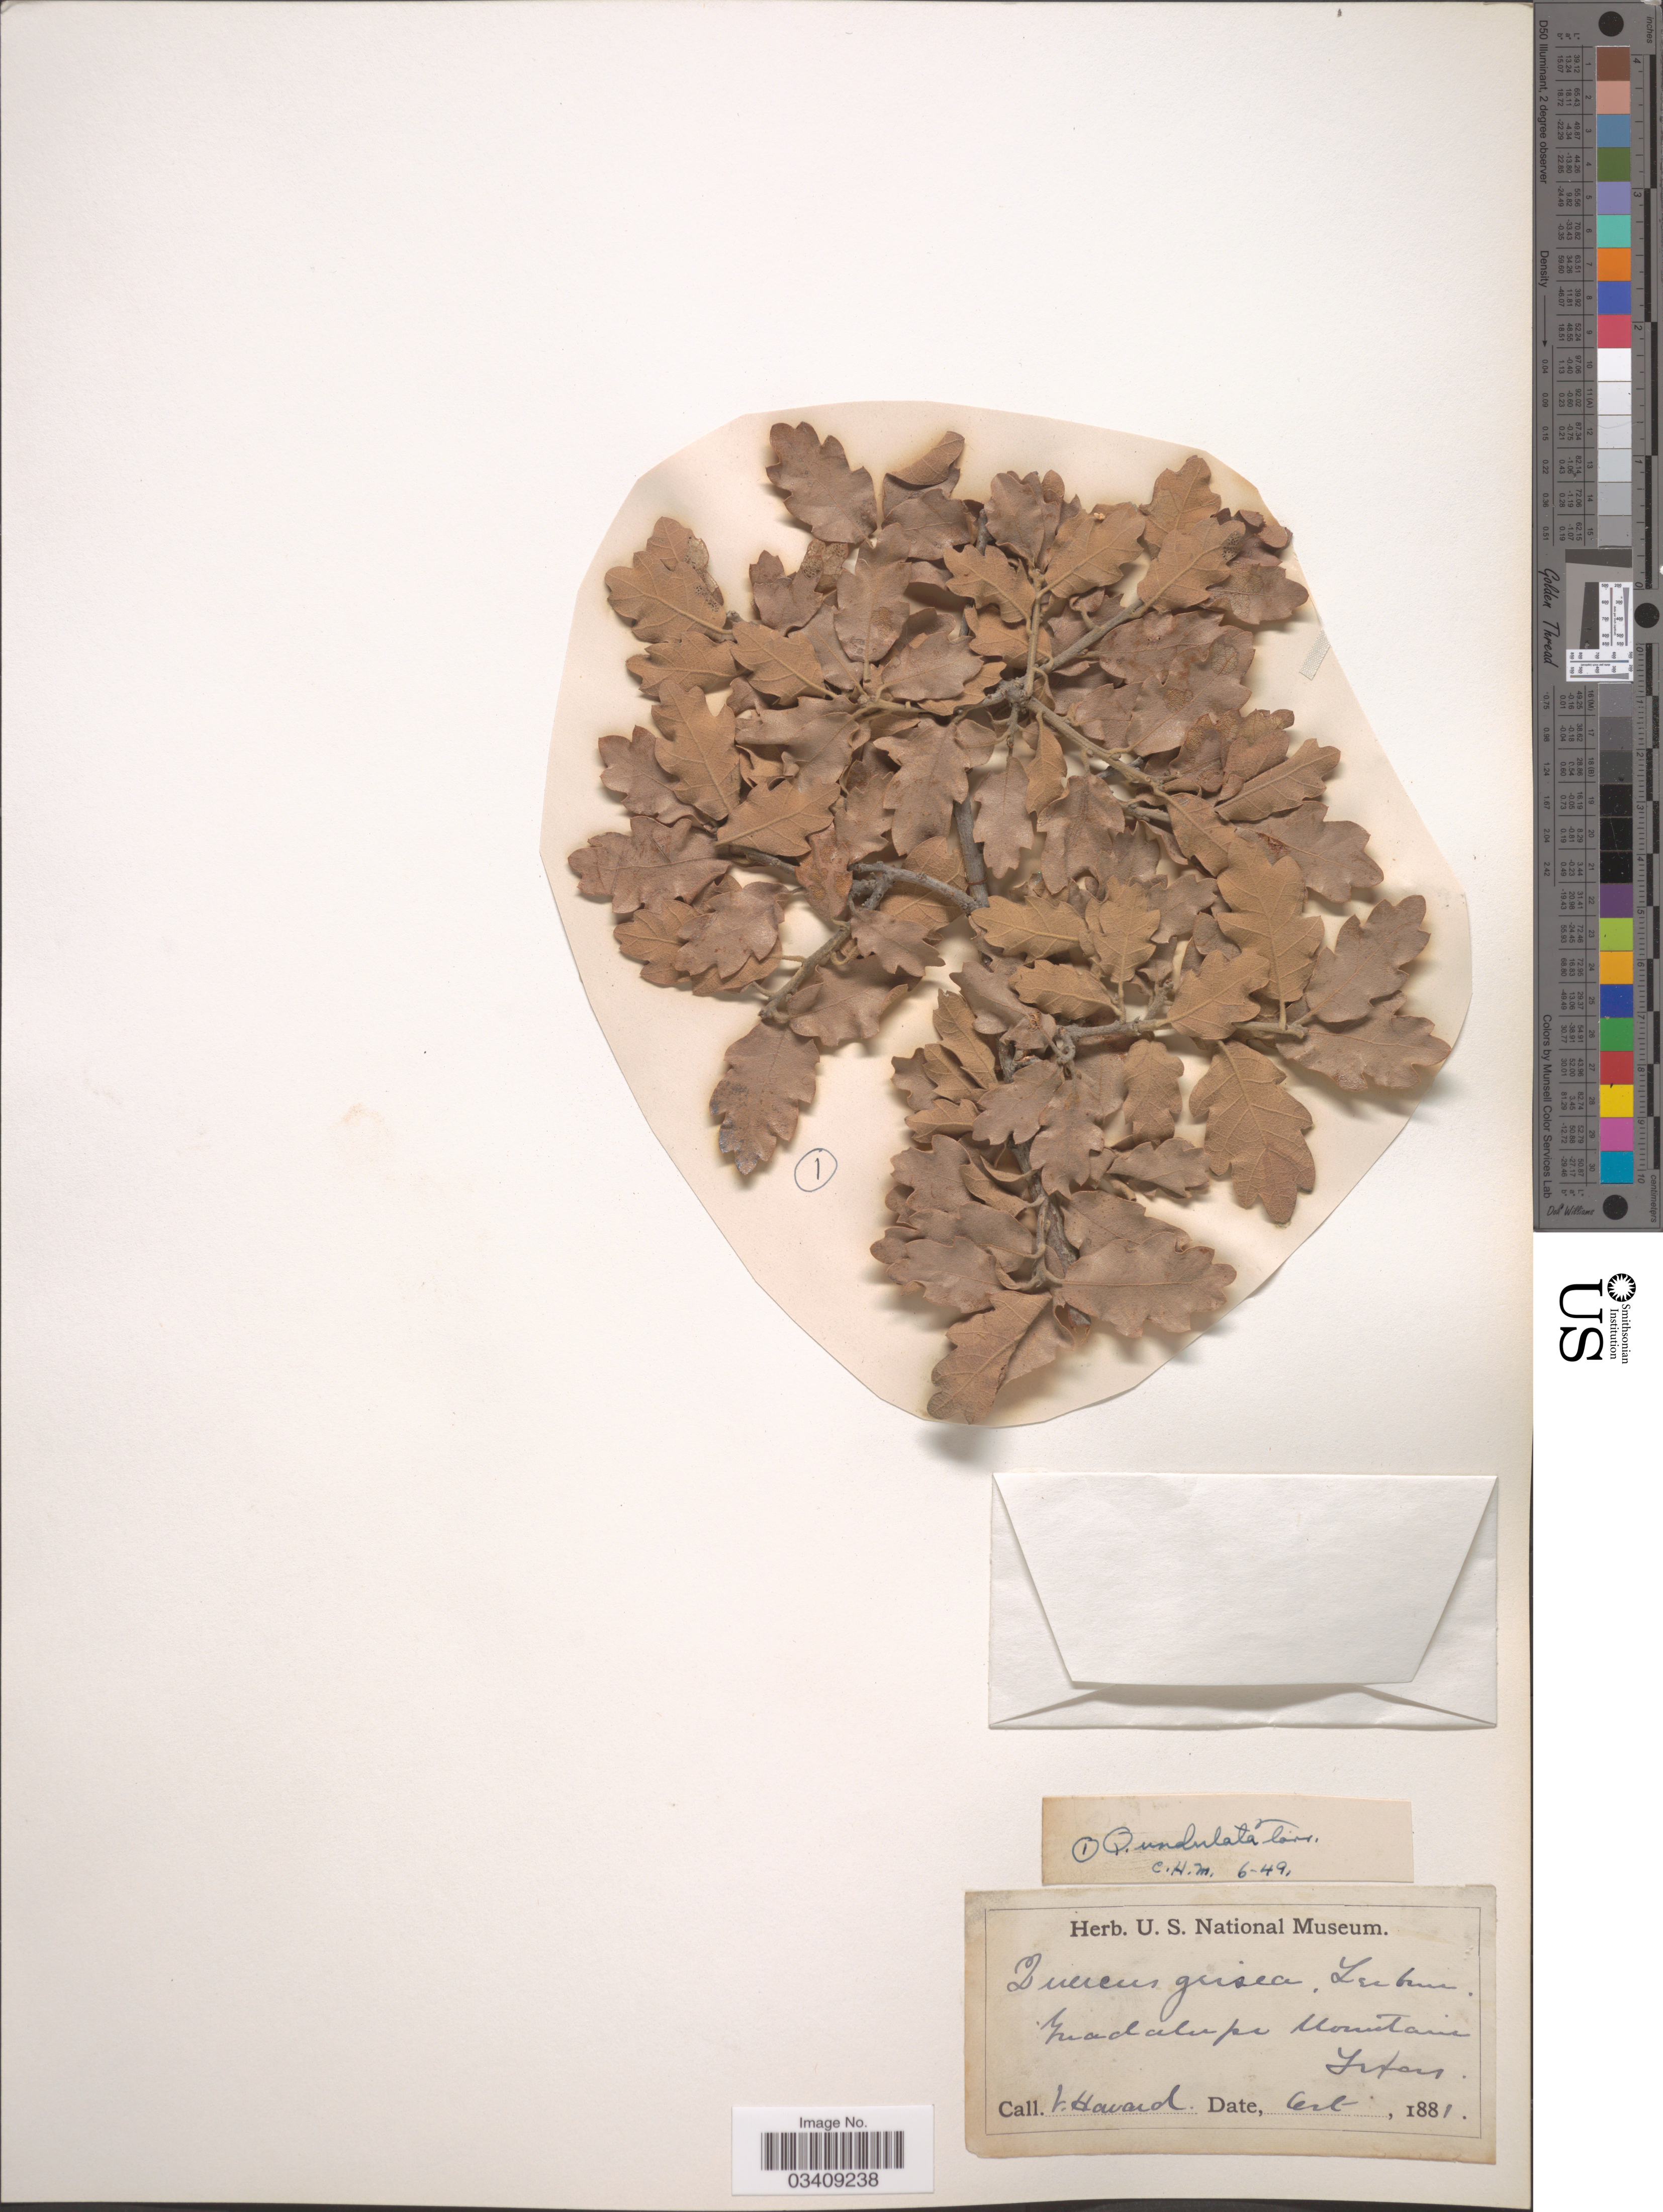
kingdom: Plantae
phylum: Tracheophyta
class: Magnoliopsida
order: Fagales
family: Fagaceae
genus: Quercus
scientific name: Quercus undulata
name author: Torr.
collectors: V. Havard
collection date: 1881-10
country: United States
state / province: Texas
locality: Guadalupe Mountains.